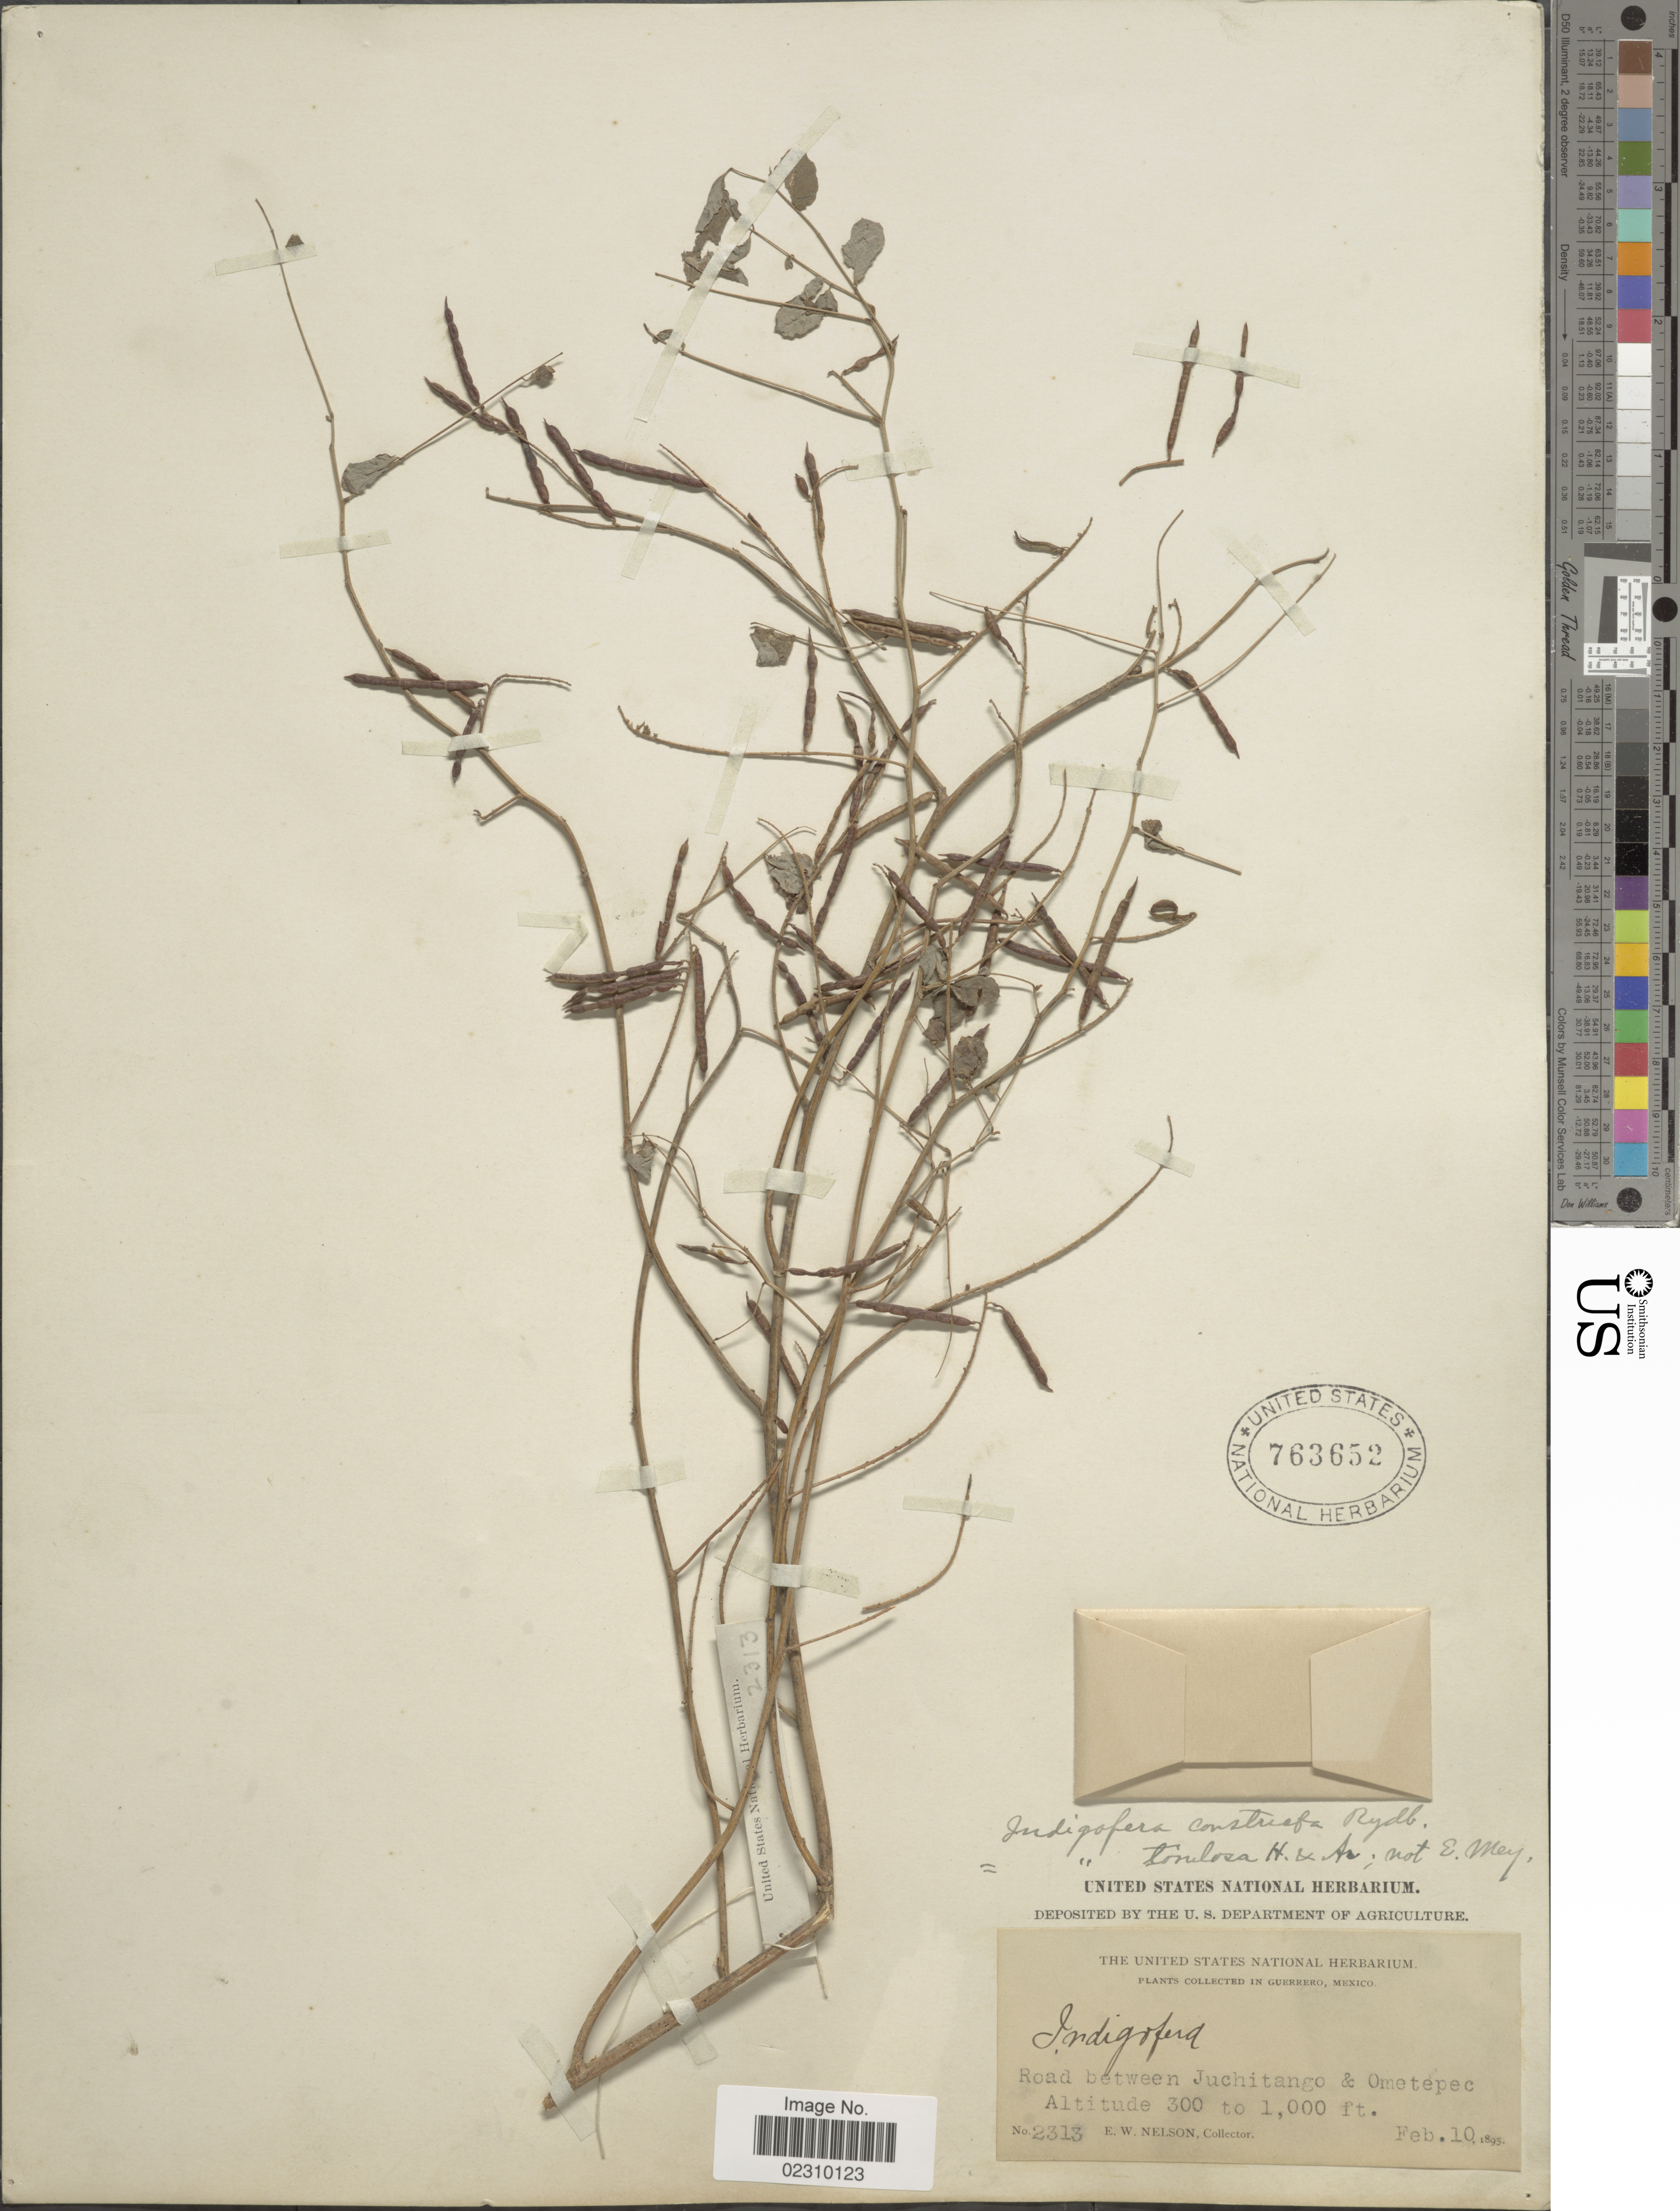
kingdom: Plantae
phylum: Tracheophyta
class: Magnoliopsida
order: Fabales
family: Fabaceae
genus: Indigofera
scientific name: Indigofera sp.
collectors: E. W. Nelson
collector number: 2313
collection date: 1895-02-10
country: Mexico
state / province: Guerrero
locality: Road between Juchitango & Ometepec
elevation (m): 91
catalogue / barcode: US 763652